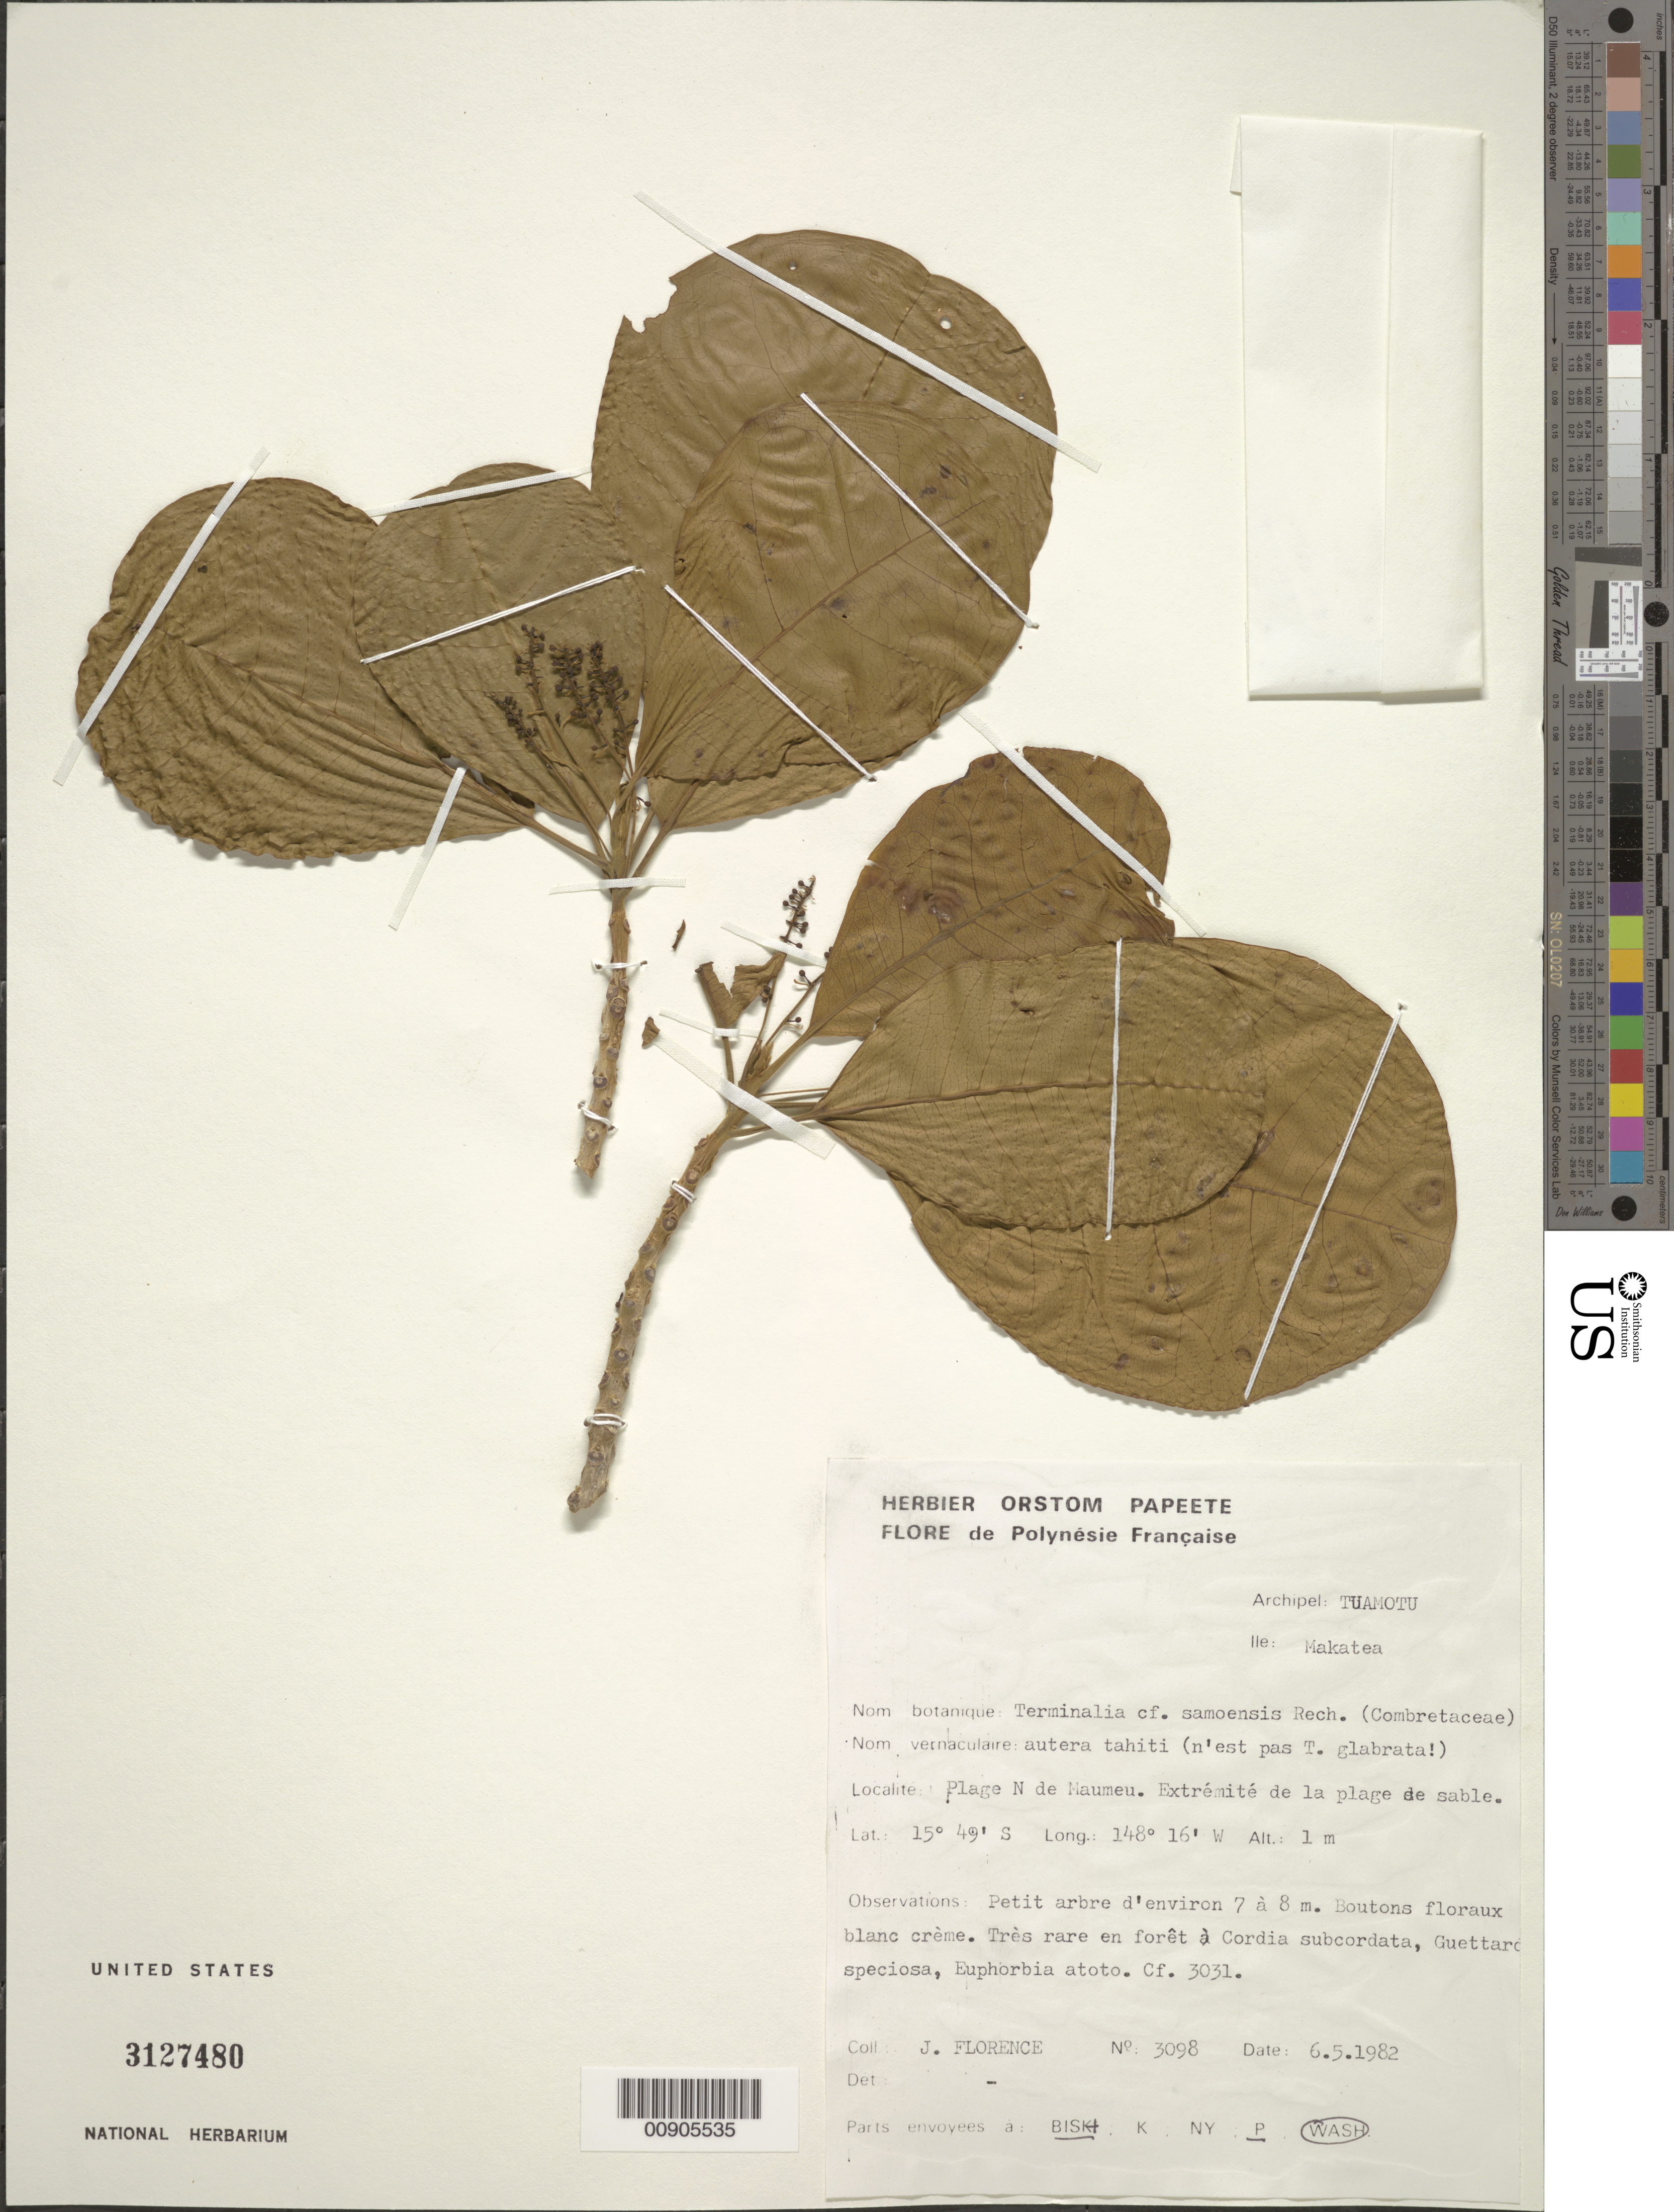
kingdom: Plantae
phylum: Tracheophyta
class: Magnoliopsida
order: Myrtales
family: Combretaceae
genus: Terminalia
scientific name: Terminalia samoensis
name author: Rech.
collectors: J. Florence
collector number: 3098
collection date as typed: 06 May 1982 or 05 Jun 1982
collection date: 1982-05-06 or 1982-06-05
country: French Polynesia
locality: Plage N de Maumeu. Extremite de la plage de sable.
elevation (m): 1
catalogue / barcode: US 3127480